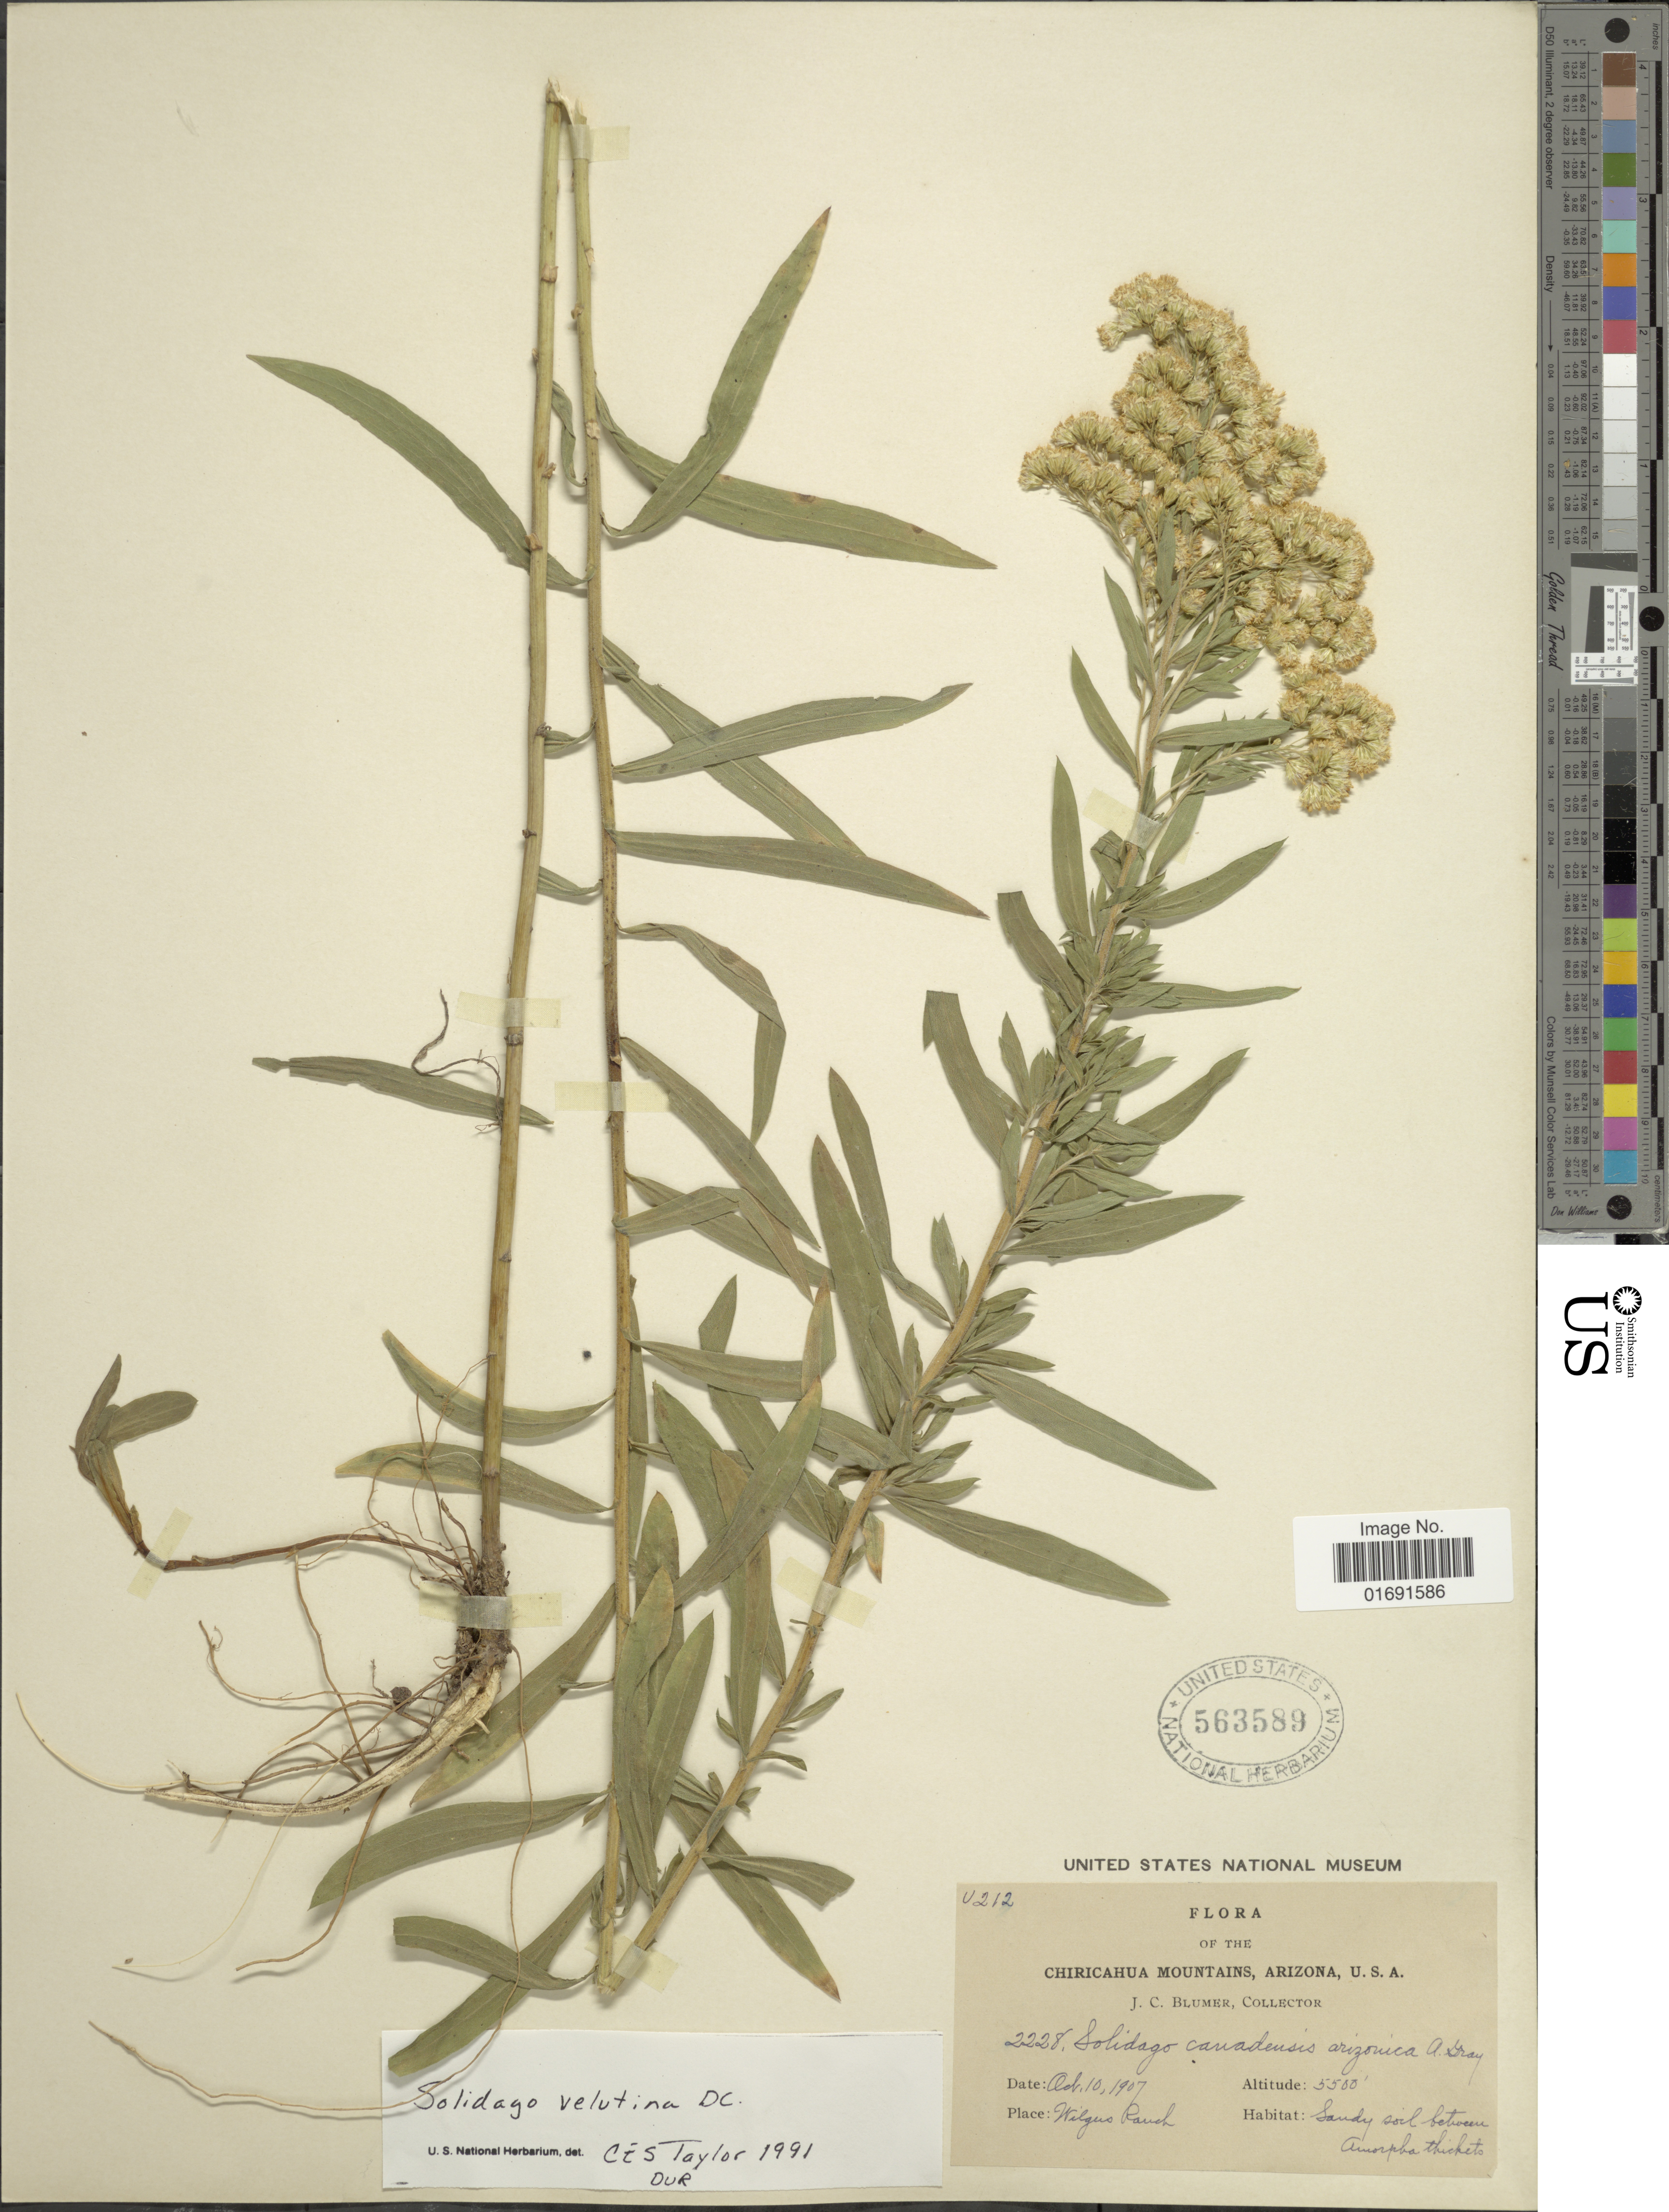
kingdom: Plantae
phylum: Tracheophyta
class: Magnoliopsida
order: Asterales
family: Asteraceae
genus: Solidago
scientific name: Solidago velutina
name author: DC.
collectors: J. C. Blumer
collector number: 2228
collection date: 1907-10-10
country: United States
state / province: Arizona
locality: Chiricahua Mountains, Wilgus Ranch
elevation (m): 1676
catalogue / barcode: US 563589